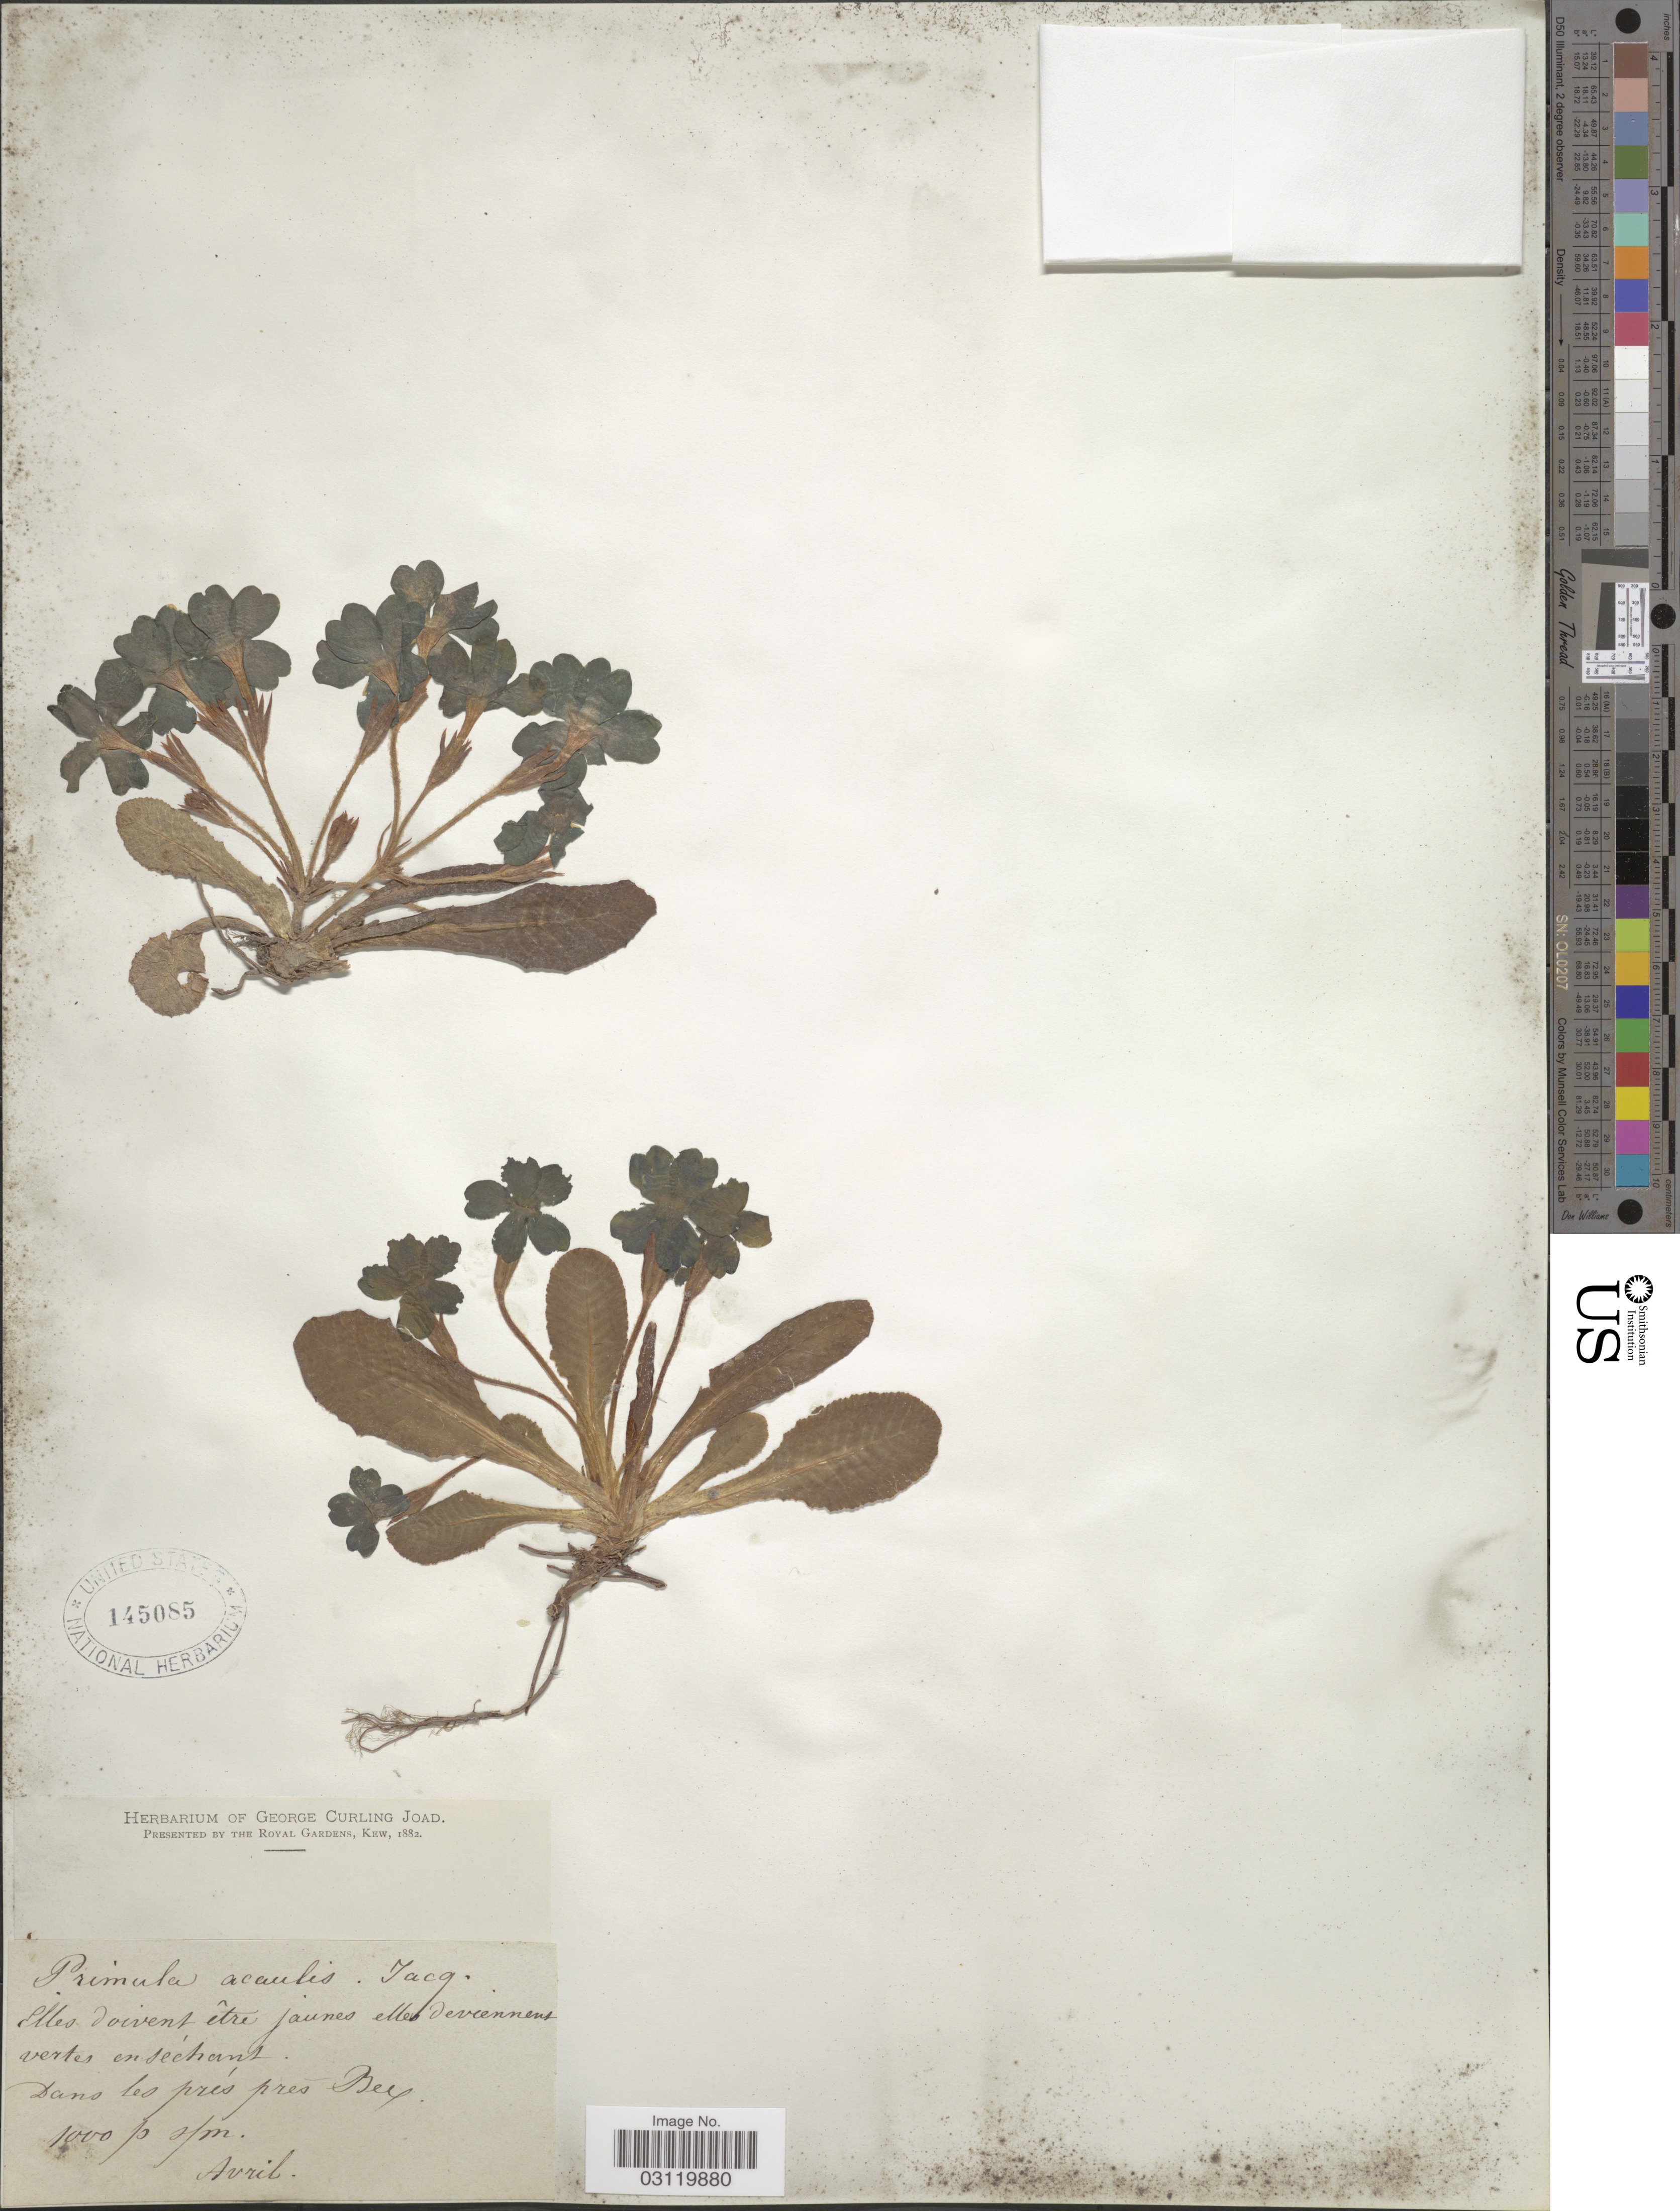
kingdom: Plantae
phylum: Tracheophyta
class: Magnoliopsida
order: Ericales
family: Primulaceae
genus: Primula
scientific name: Primula acaulis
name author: (L.) Hill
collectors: ex herb. George Curling Joad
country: Switzerland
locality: Dans les prés pres Bex.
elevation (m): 1000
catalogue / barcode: US 145085